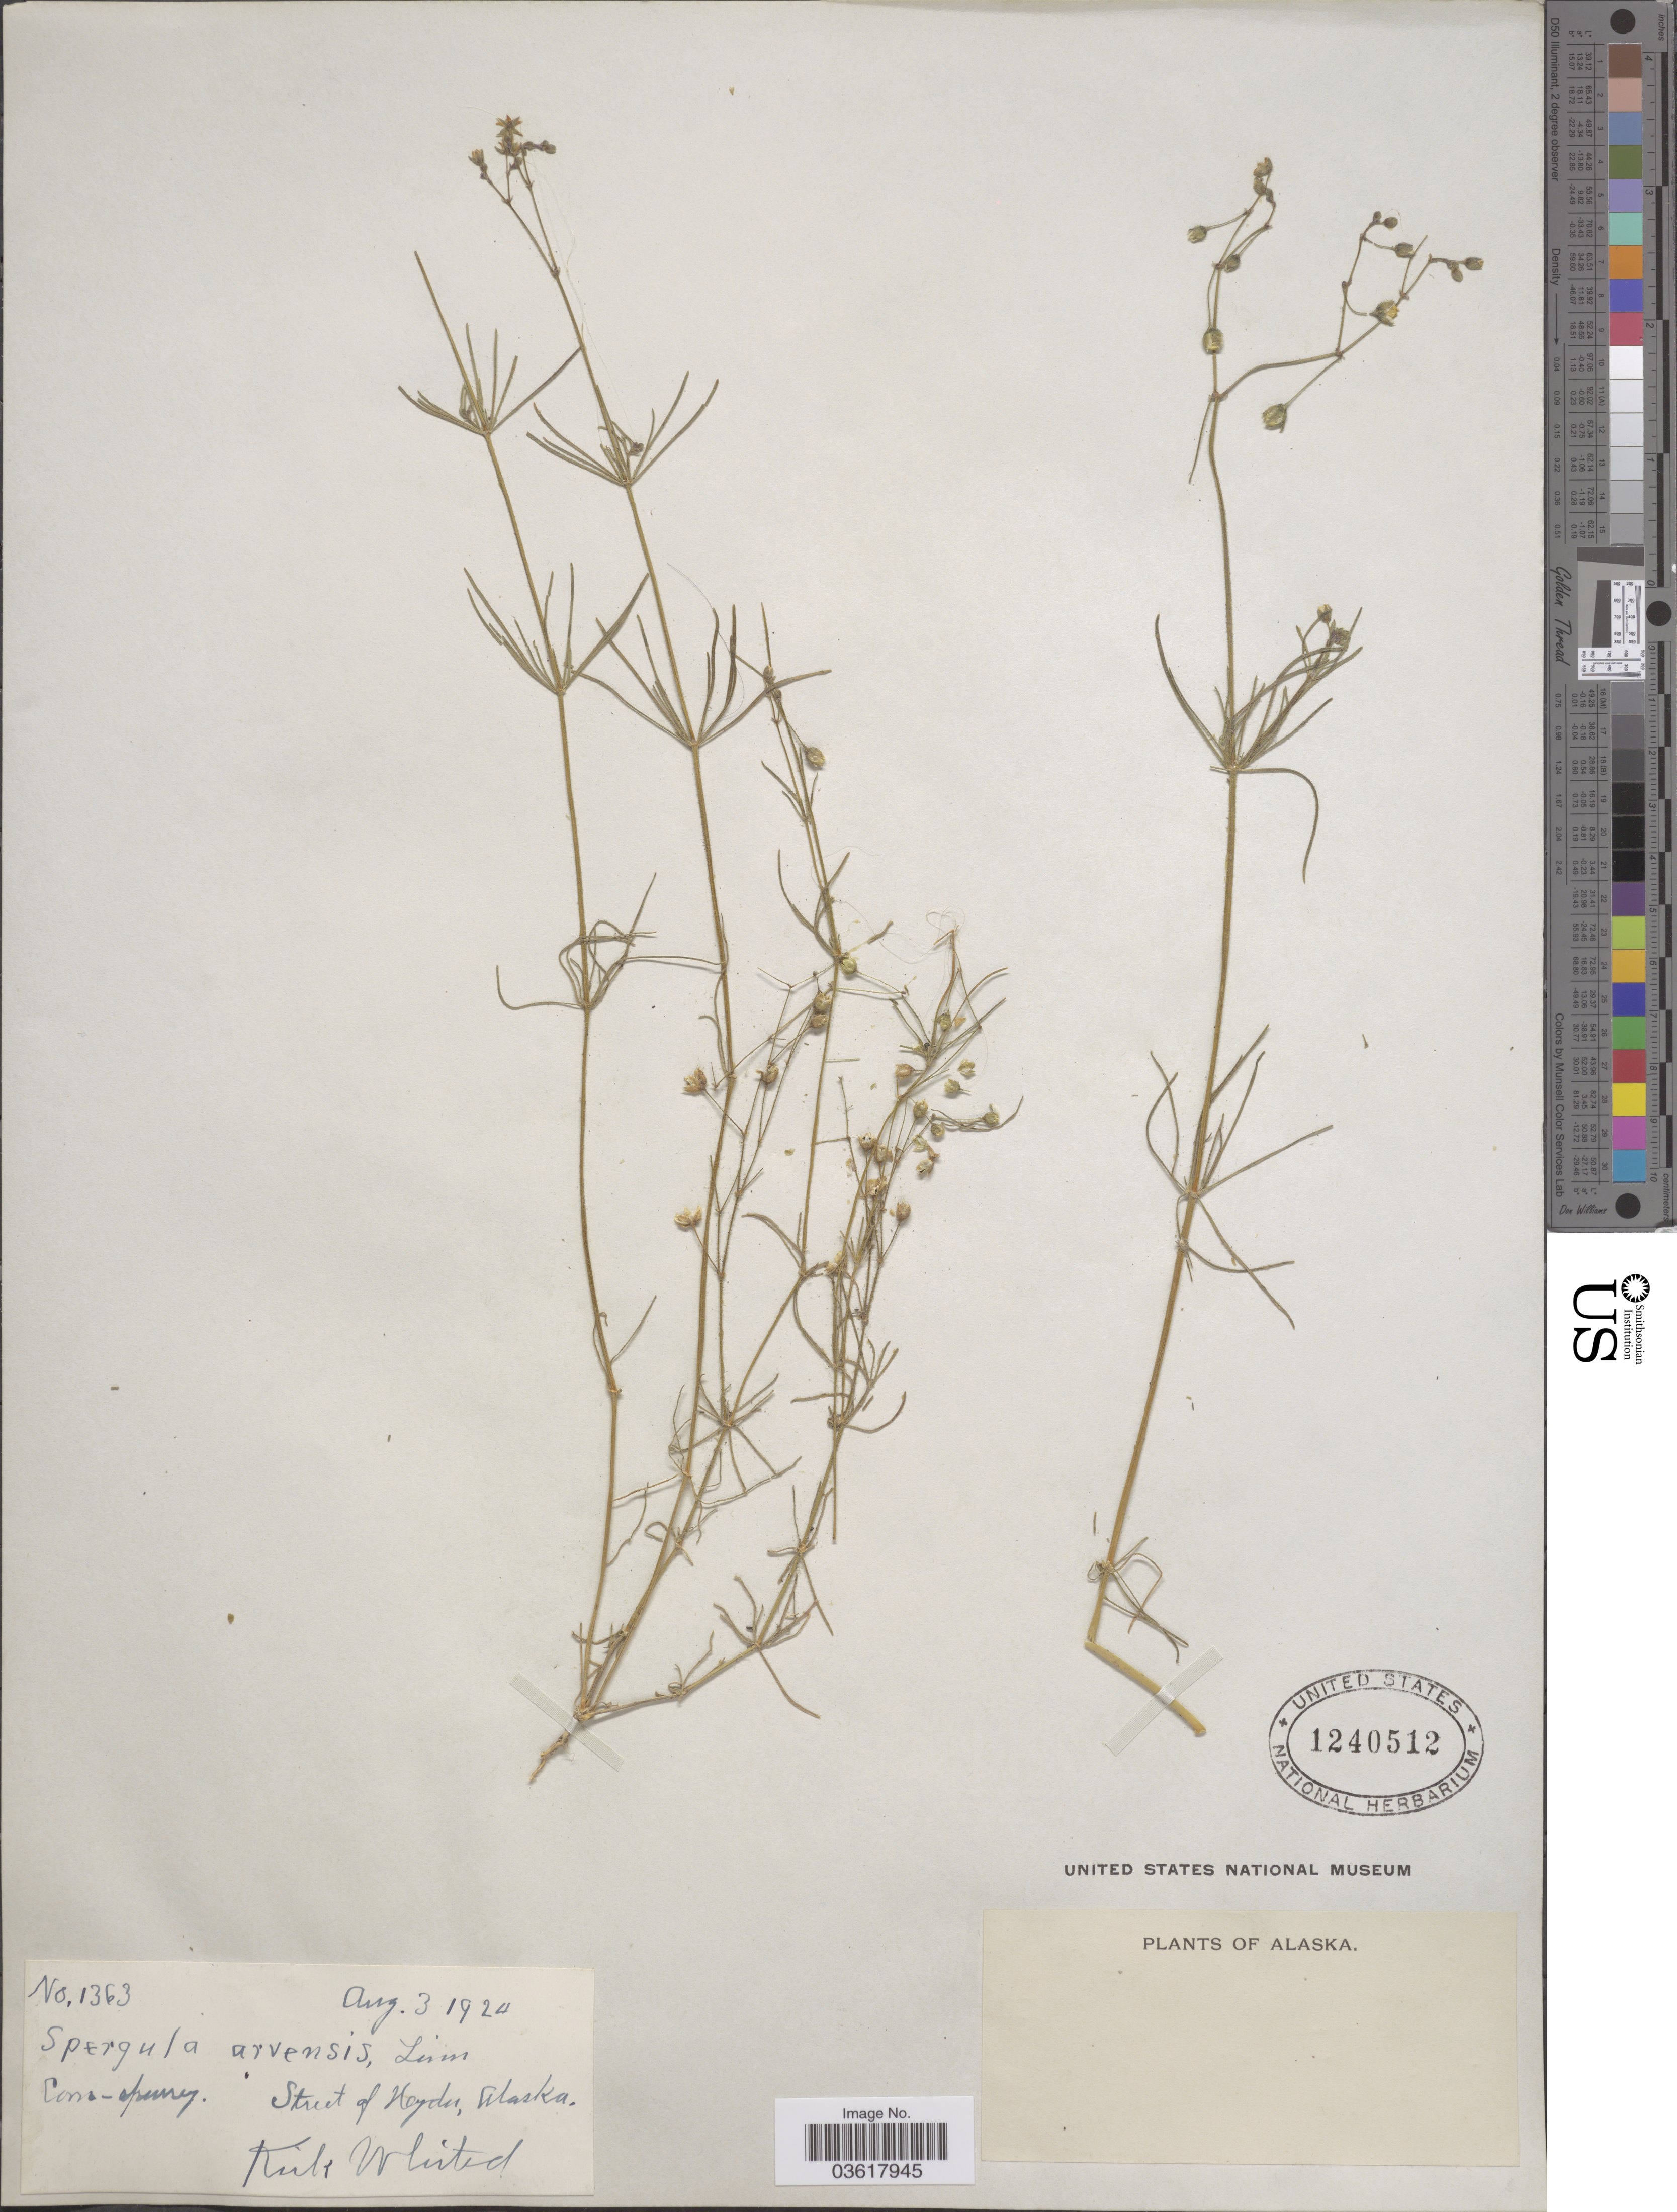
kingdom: Plantae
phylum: Tracheophyta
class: Magnoliopsida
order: Caryophyllales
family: Caryophyllaceae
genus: Spergula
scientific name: Spergula arvensis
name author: L.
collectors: K. Whited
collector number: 1363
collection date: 1924-08-03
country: United States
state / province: Alaska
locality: Street of Heyden.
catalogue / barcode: US 1240512